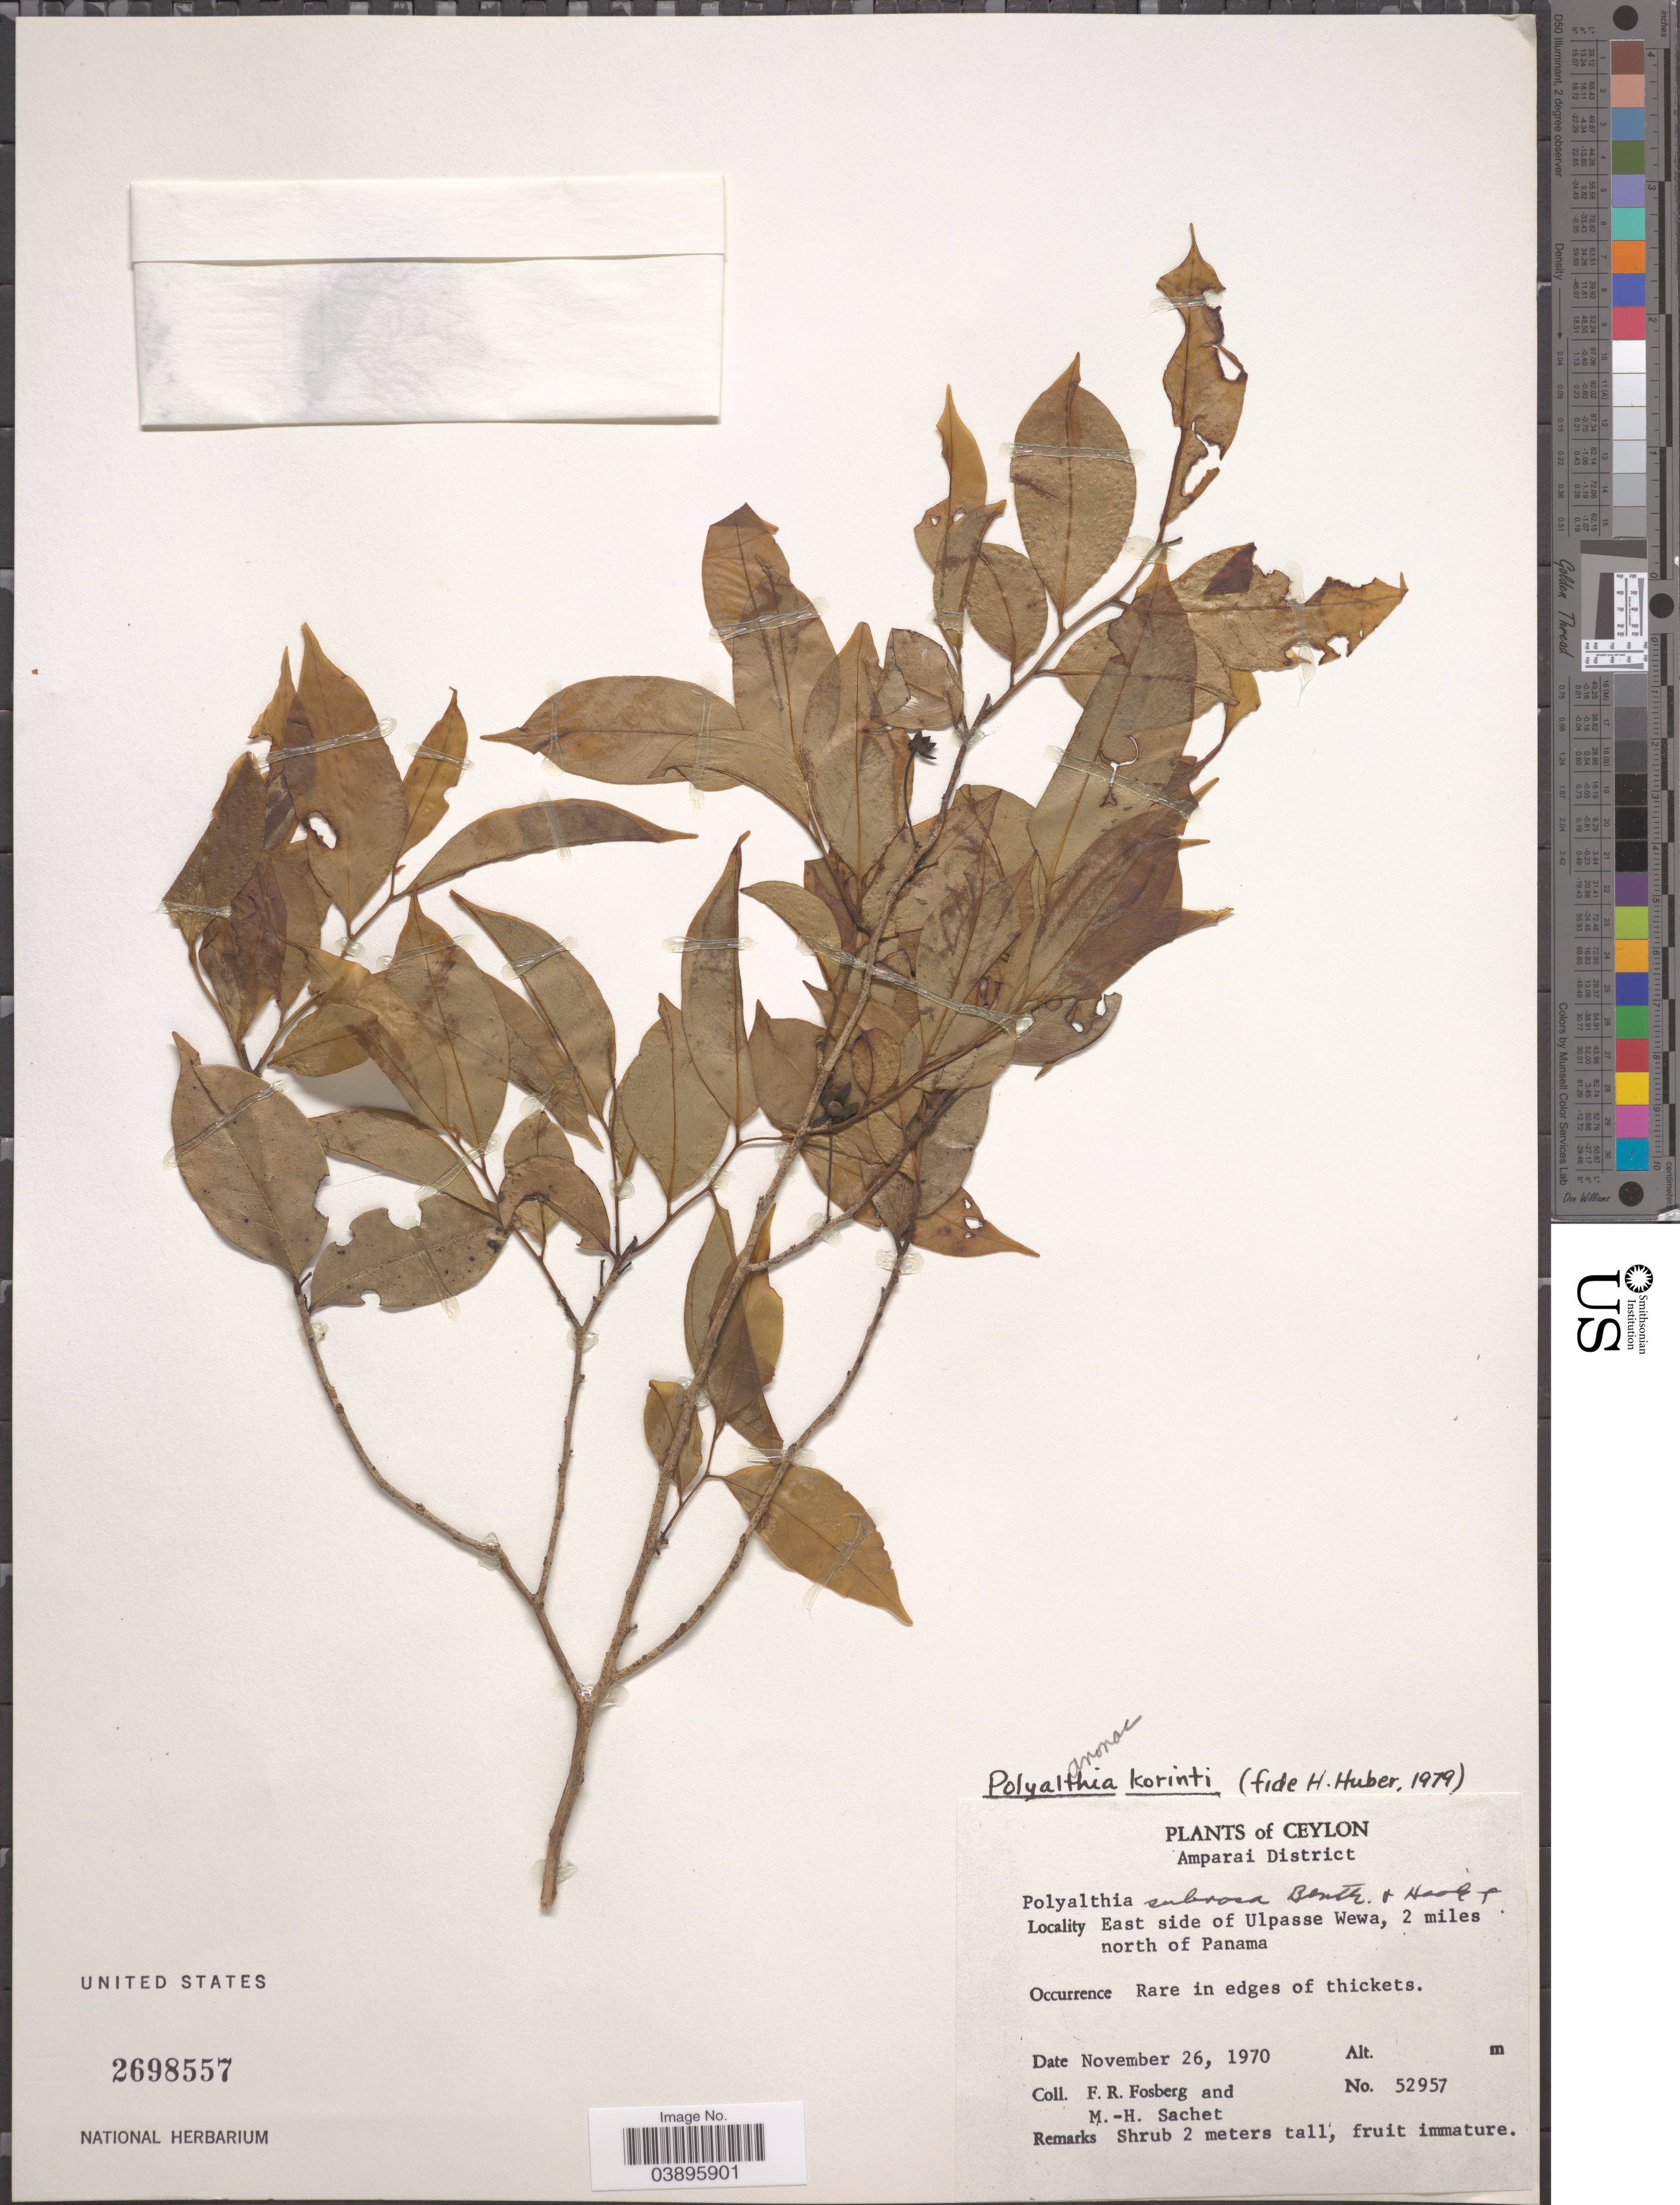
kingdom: Plantae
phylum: Tracheophyta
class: Magnoliopsida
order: Magnoliales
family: Annonaceae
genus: Polyalthia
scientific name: Polyalthia korinti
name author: (Dunal) Thwaites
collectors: F. R. Fosberg & M.-H. Sachet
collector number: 52957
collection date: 1970-11-26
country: Sri Lanka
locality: Ceylon. Amparai District. East side of Ulpasse Wewa, 2 miles north of Panama.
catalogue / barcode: US 2698557